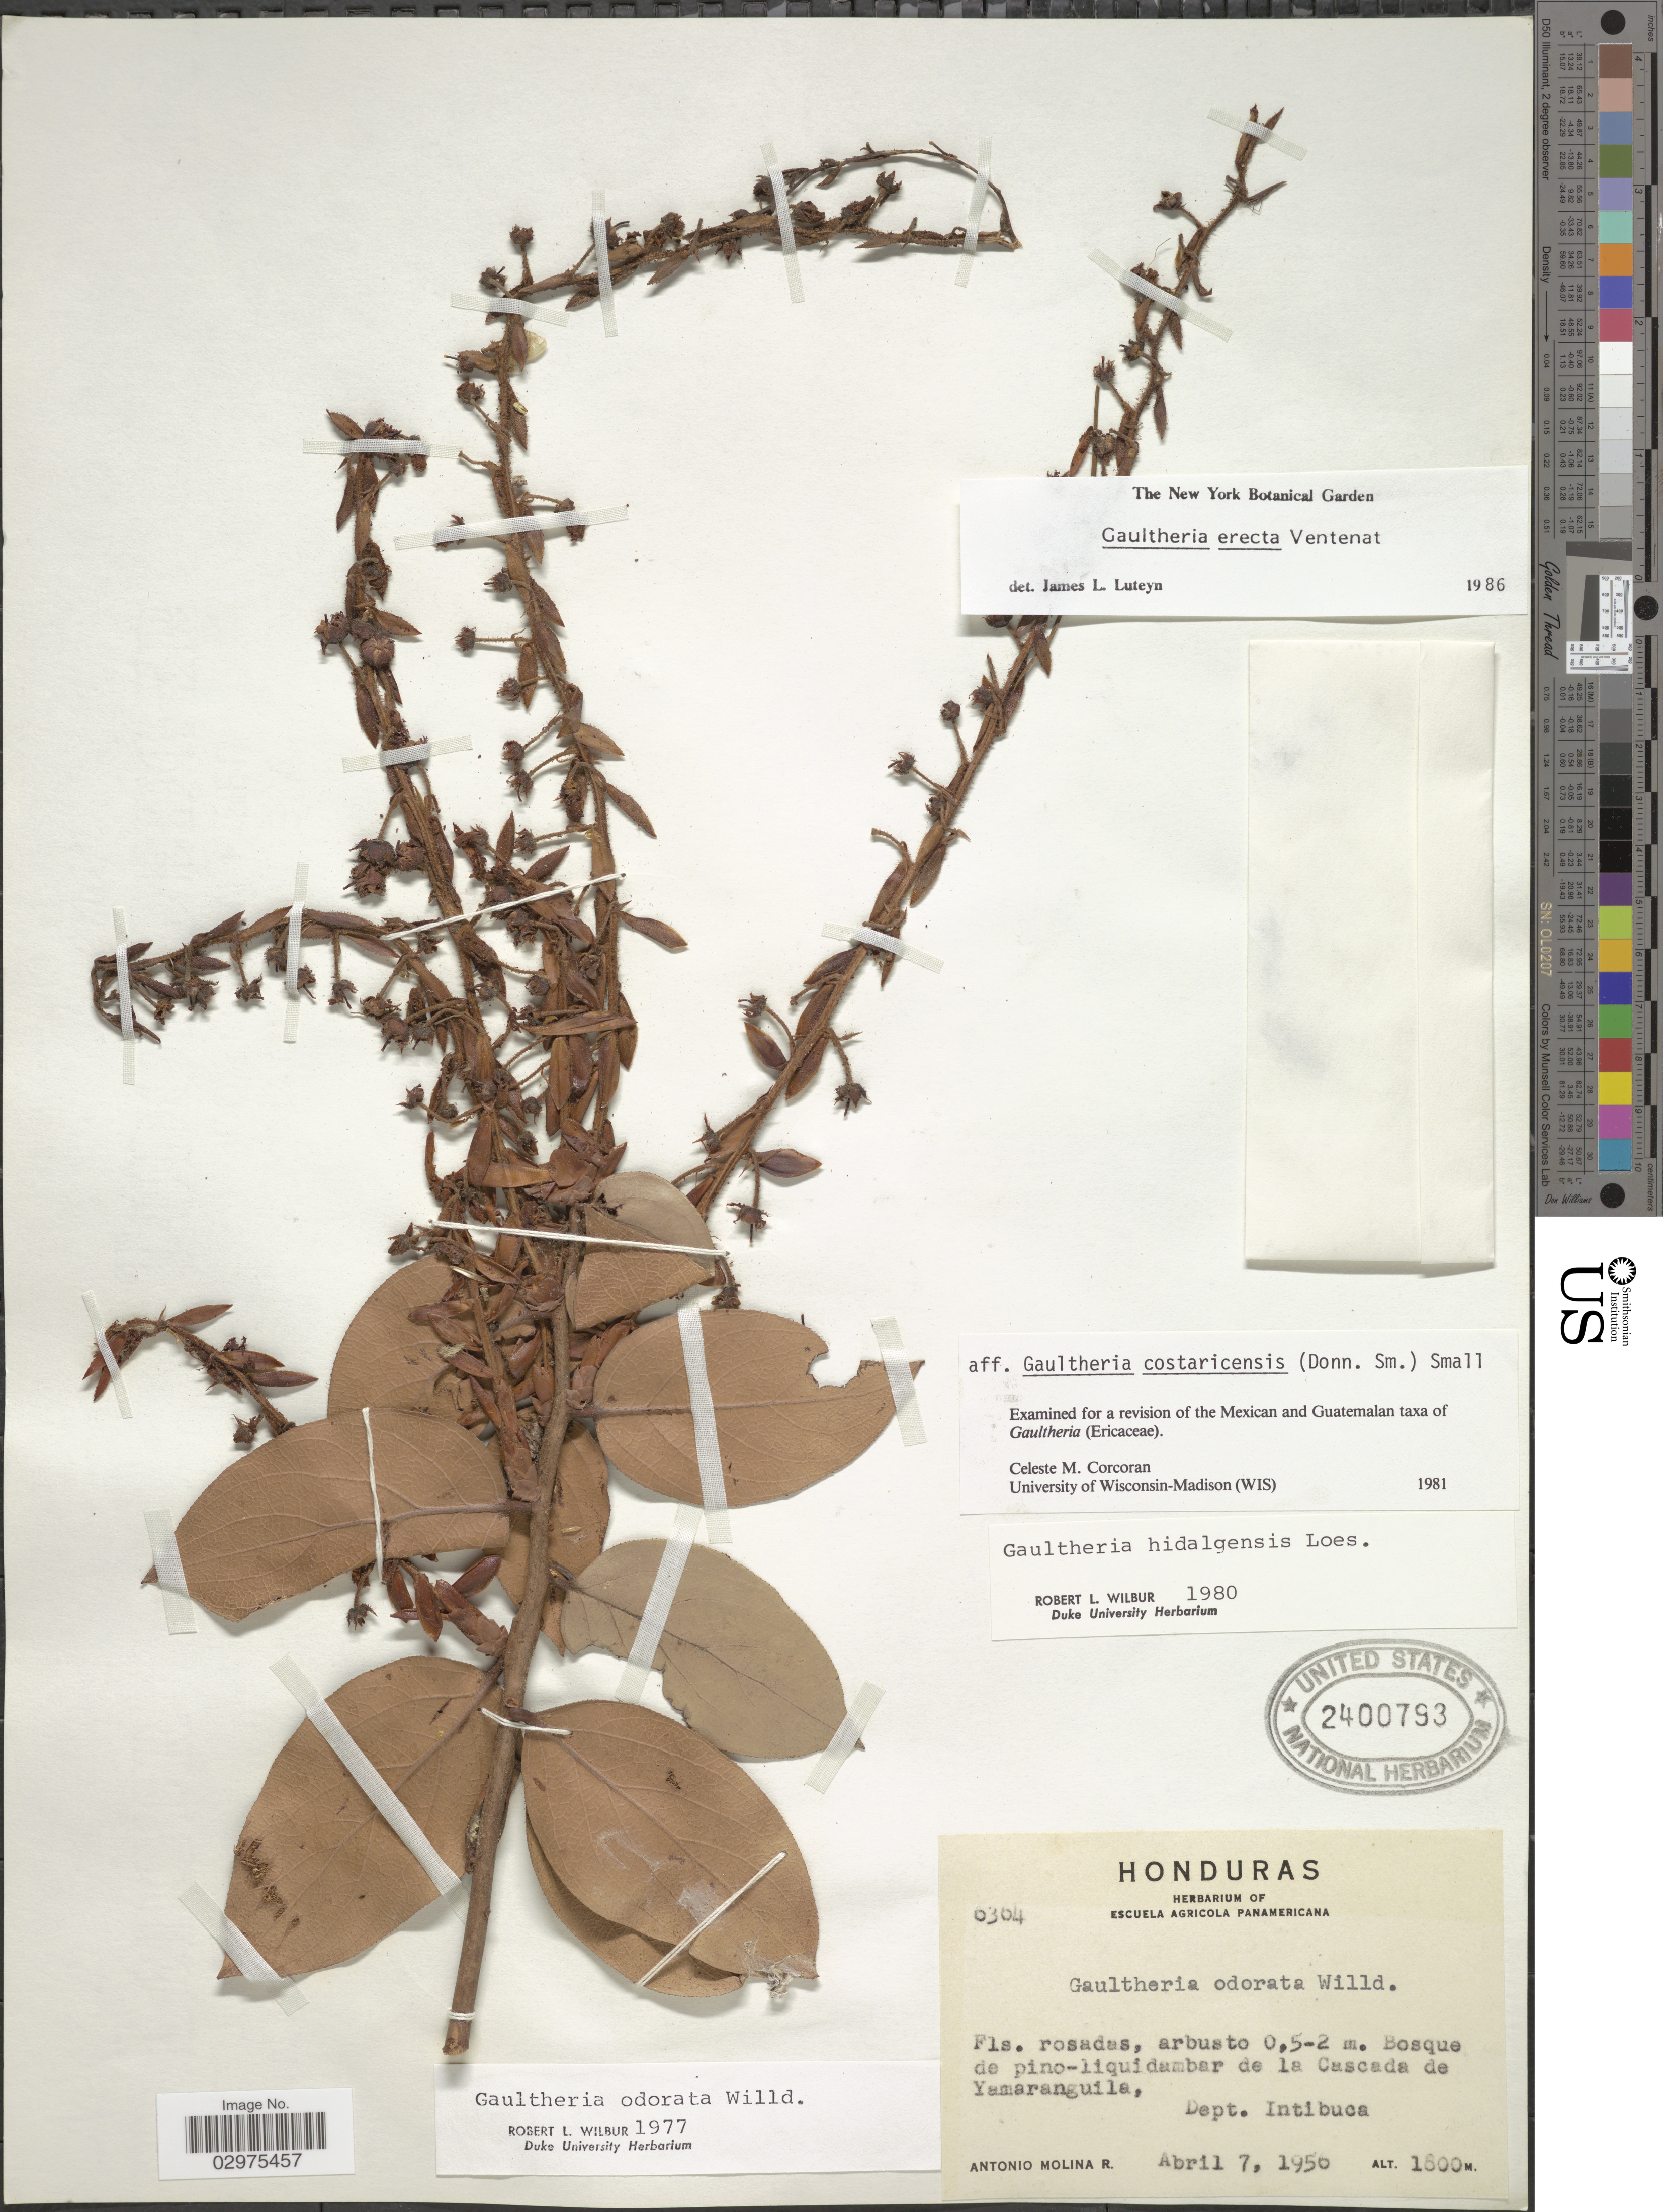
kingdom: Plantae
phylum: Tracheophyta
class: Magnoliopsida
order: Ericales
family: Ericaceae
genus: Gaultheria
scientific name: Gaultheria erecta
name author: Vent.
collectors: A. Molina R.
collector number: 6364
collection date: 1956-04-07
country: Honduras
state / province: Intibuca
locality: La Cascada de Yamaranguila, Dept. Intibuca.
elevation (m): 1800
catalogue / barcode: US 2400793